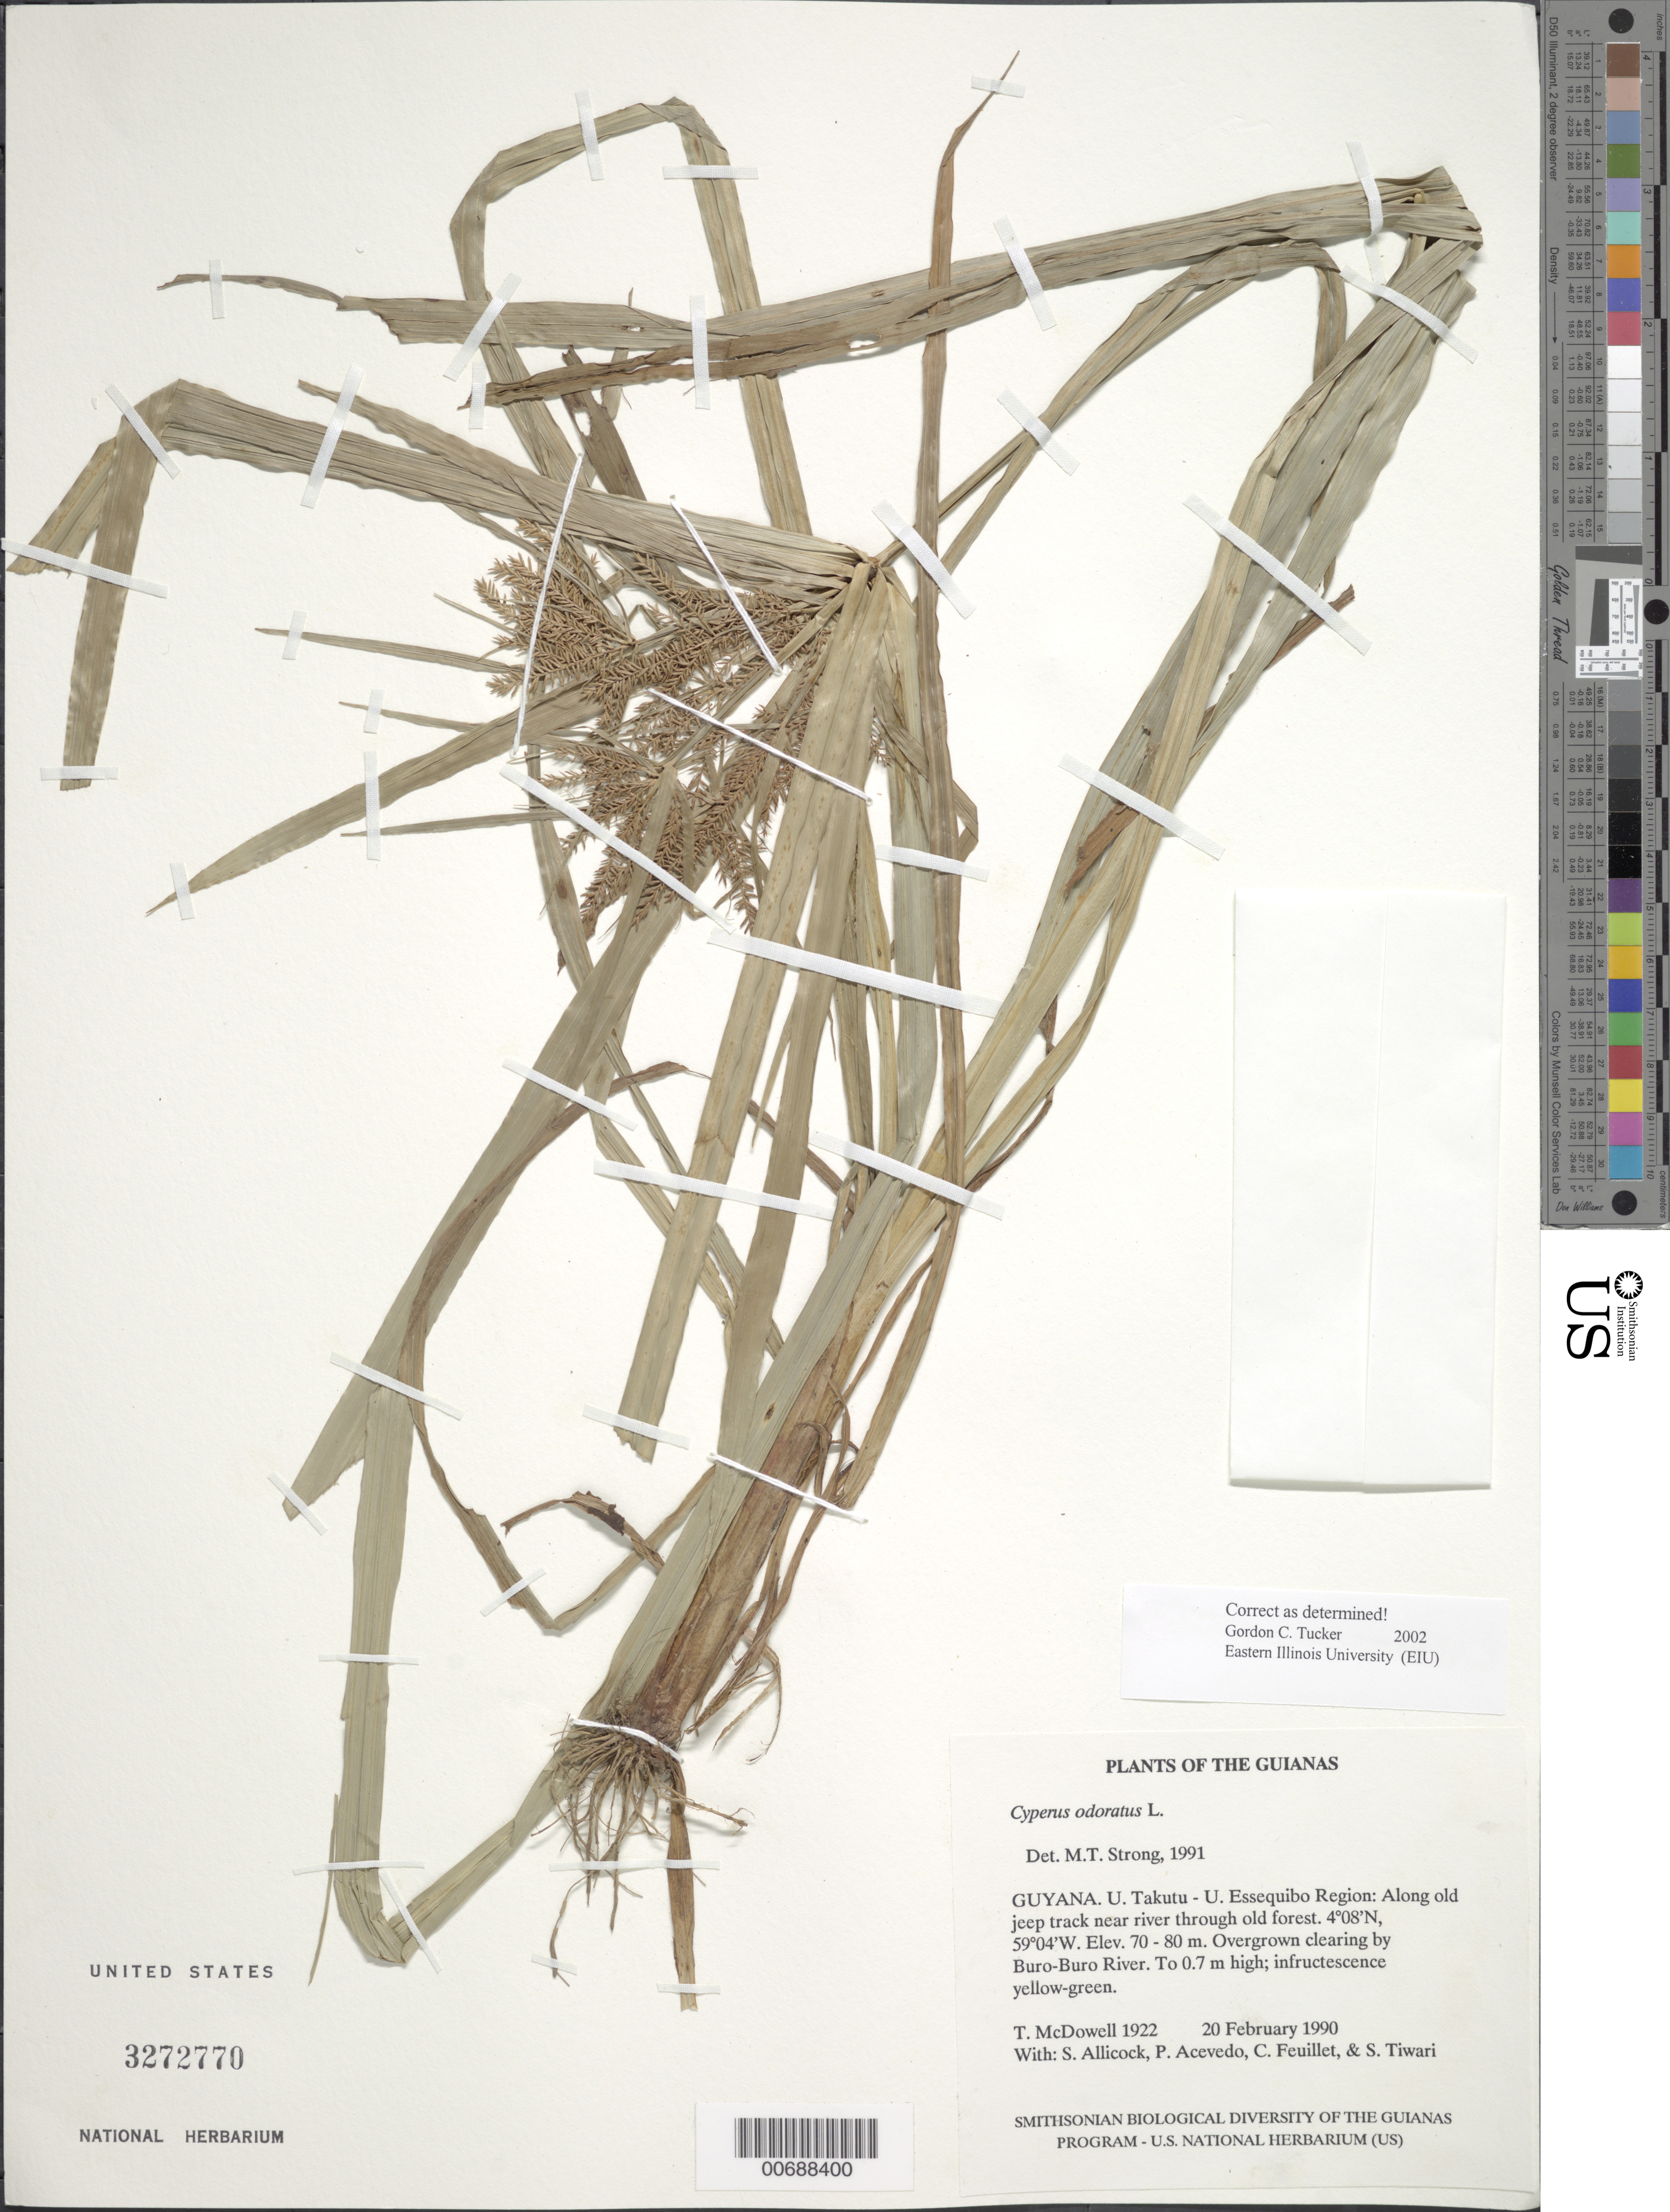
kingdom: Plantae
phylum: Tracheophyta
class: Liliopsida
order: Poales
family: Cyperaceae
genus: Cyperus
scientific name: Cyperus odoratus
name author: L.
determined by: Tucker, G. C.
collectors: T. McDowell, S. Allicock, P. Acevedo-Rodr., C. Feuillet & S. Tiwari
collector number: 1922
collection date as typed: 20 February 1990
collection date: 1990-02-20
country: Guyana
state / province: U. Takutu-U. Essequibo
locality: By Buro-Buro River, along old jeep track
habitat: Overgrown clearing in old forest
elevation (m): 70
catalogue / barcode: US 3272770